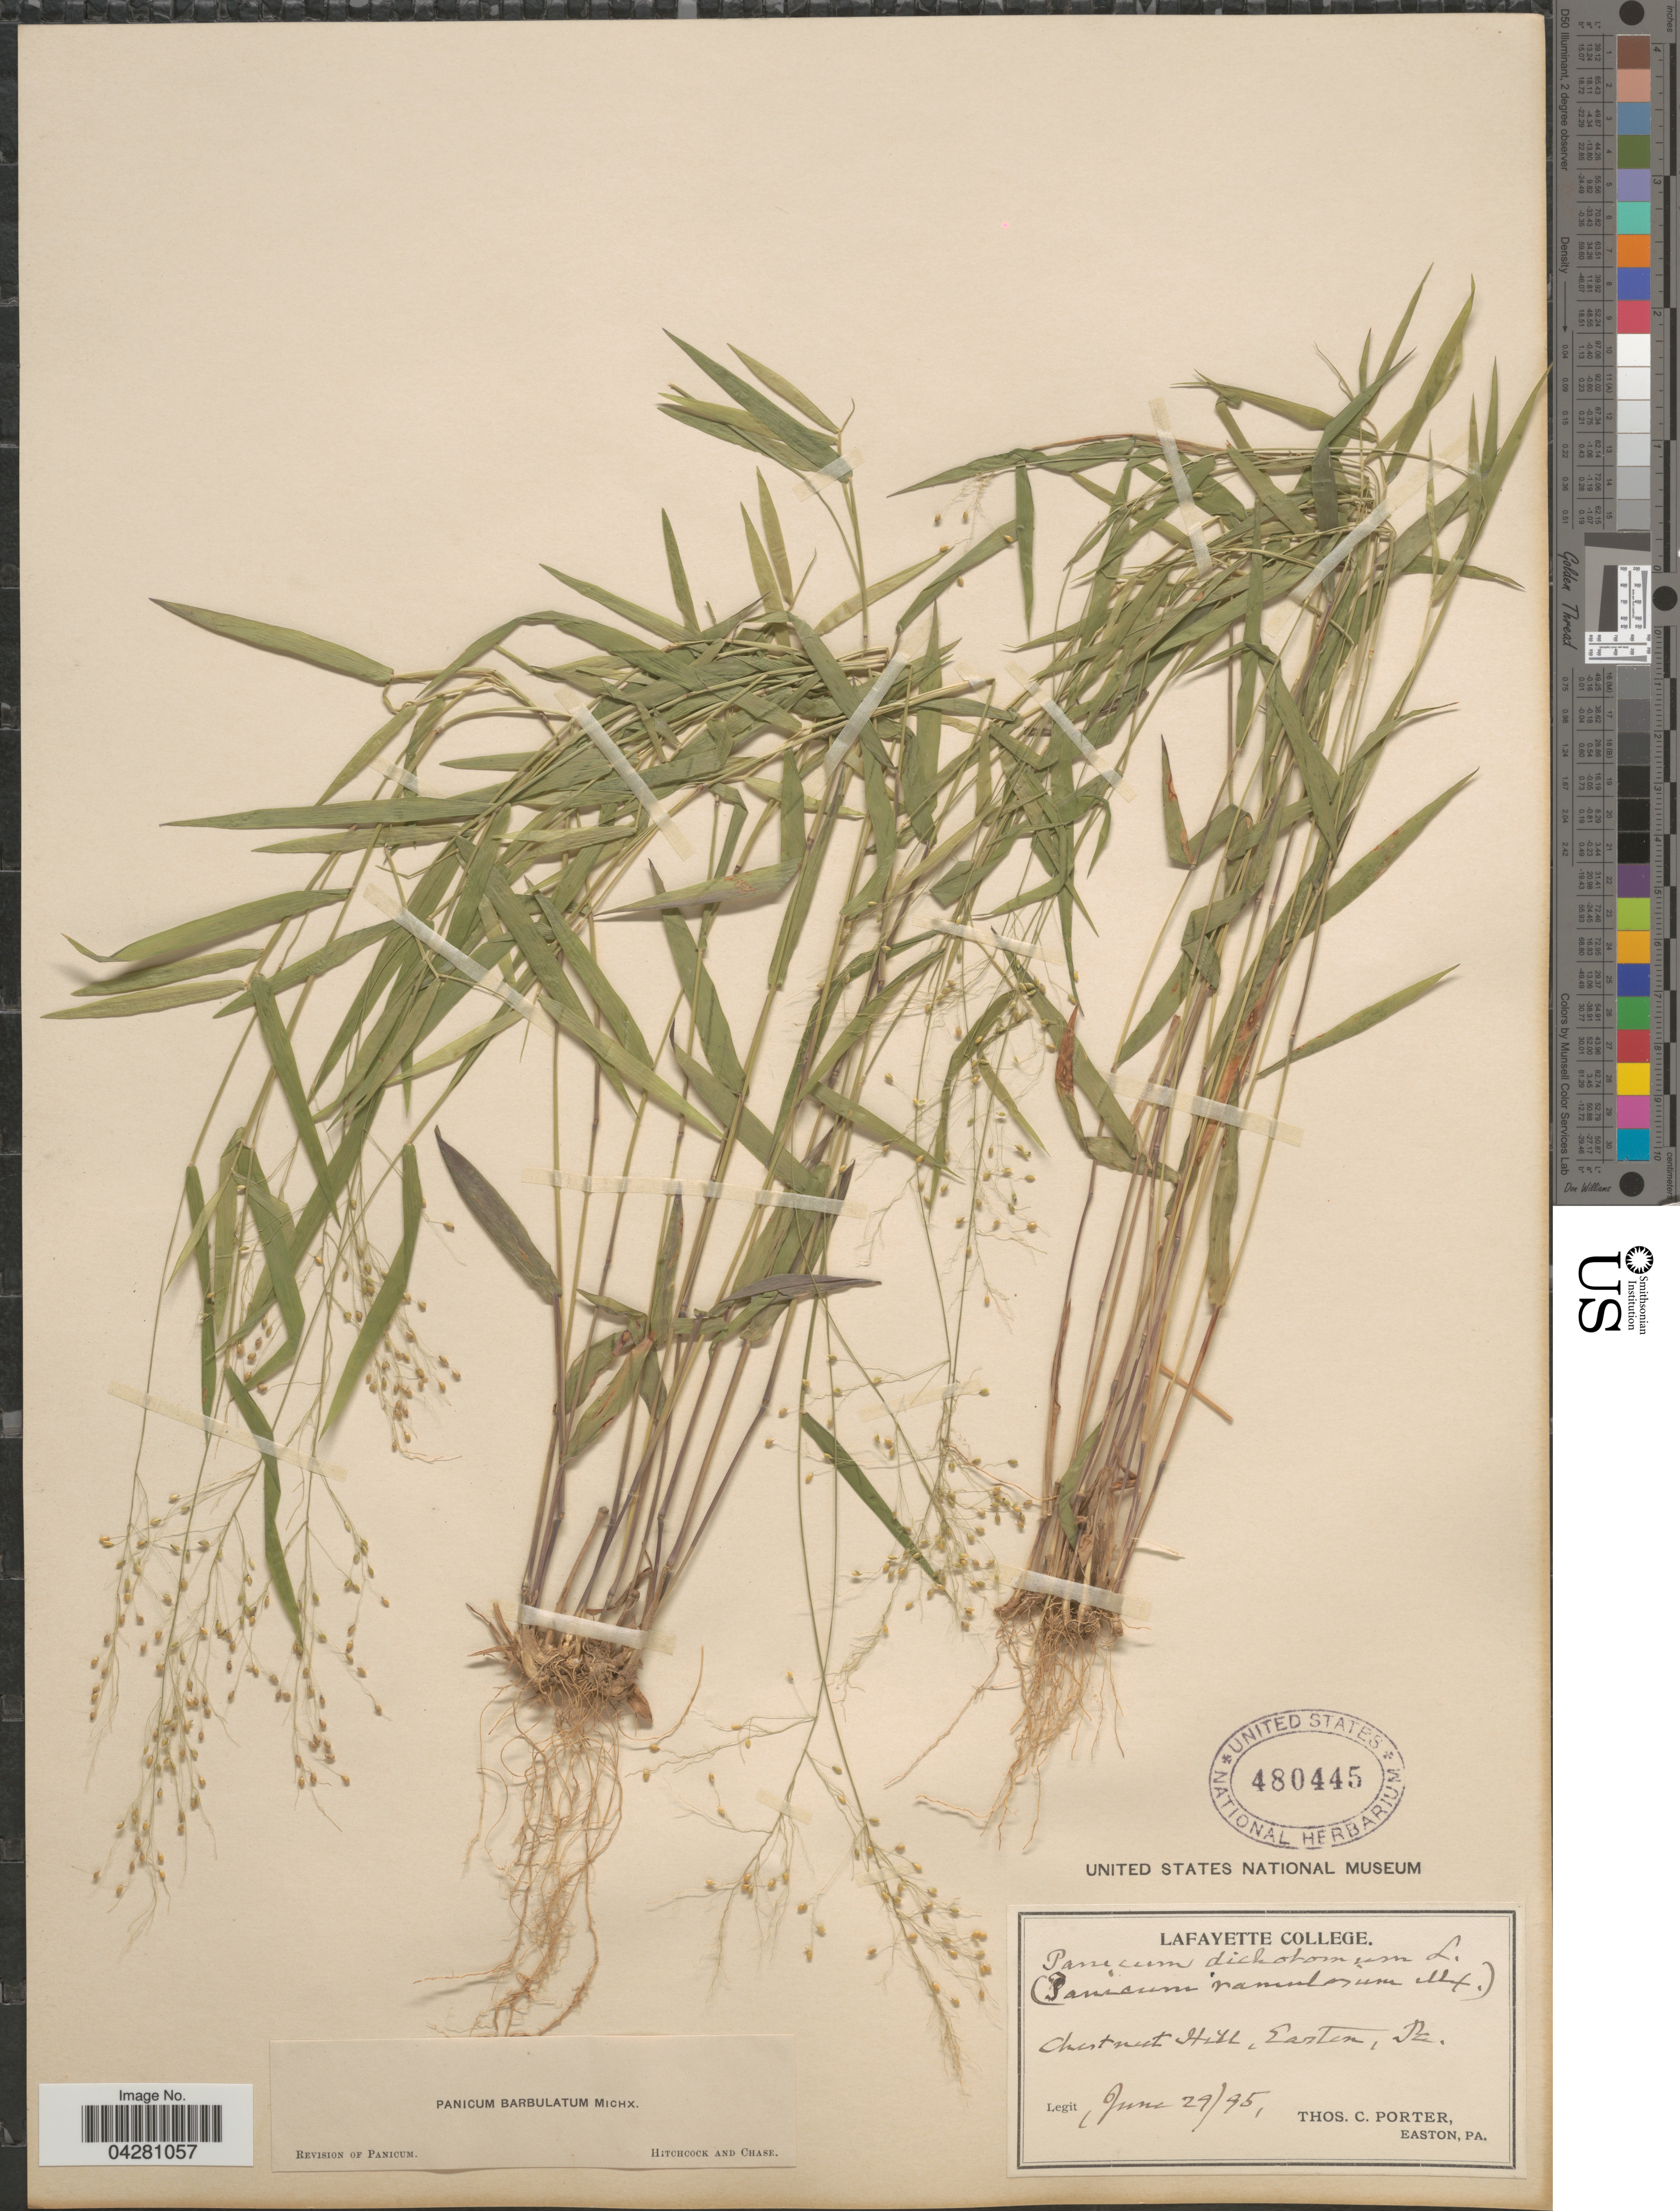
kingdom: Plantae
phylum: Tracheophyta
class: Liliopsida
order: Poales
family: Poaceae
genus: Dichanthelium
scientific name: Dichanthelium dichotomum var. dichotomum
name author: (L.) Gould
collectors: T. Porter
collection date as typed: Transcribed d/m/y: 29/6/95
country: United States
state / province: Pennsylvania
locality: Chestnut Hill, Easton.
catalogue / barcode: US 480445